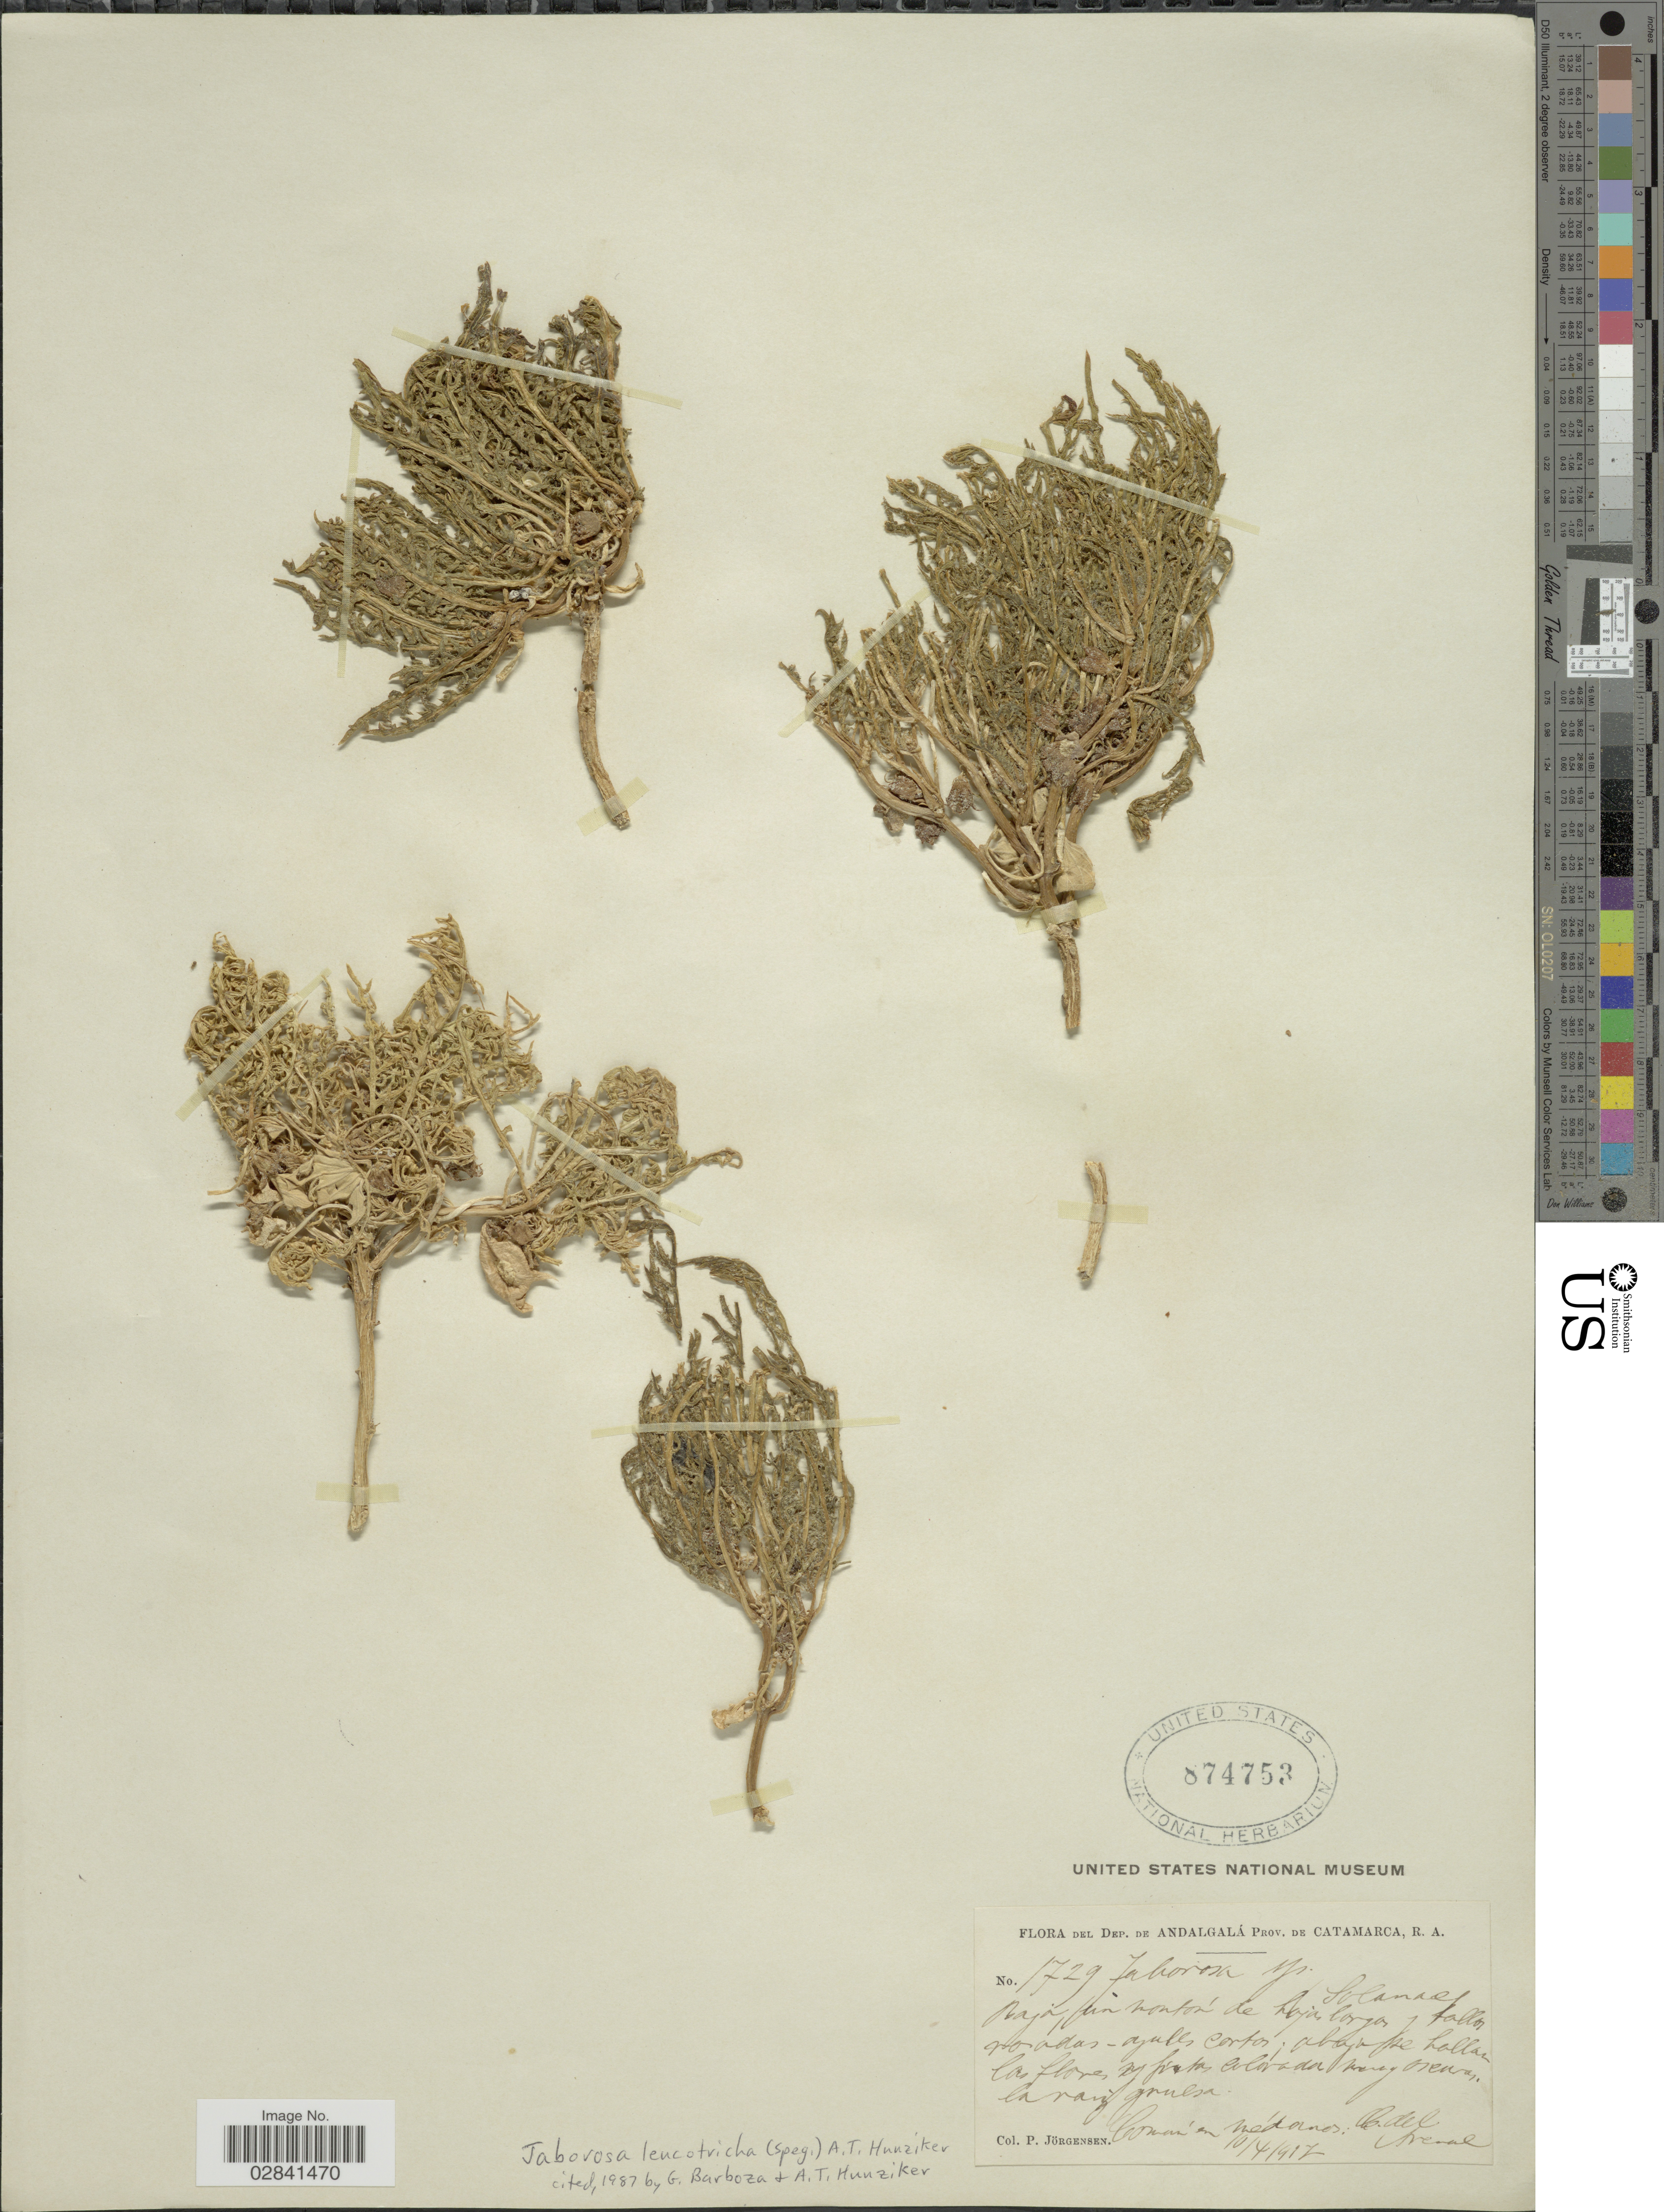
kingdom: Plantae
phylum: Tracheophyta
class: Magnoliopsida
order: Solanales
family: Solanaceae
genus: Jaborosa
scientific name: Jaborosa leucotricha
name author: (Speg.) Hunz.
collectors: P. Jörgensen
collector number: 1729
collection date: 1917-04-10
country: Argentina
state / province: Catamarca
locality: Dep. de Andalgalá. Comun en médanos: Q del Arenal.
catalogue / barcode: US 874753